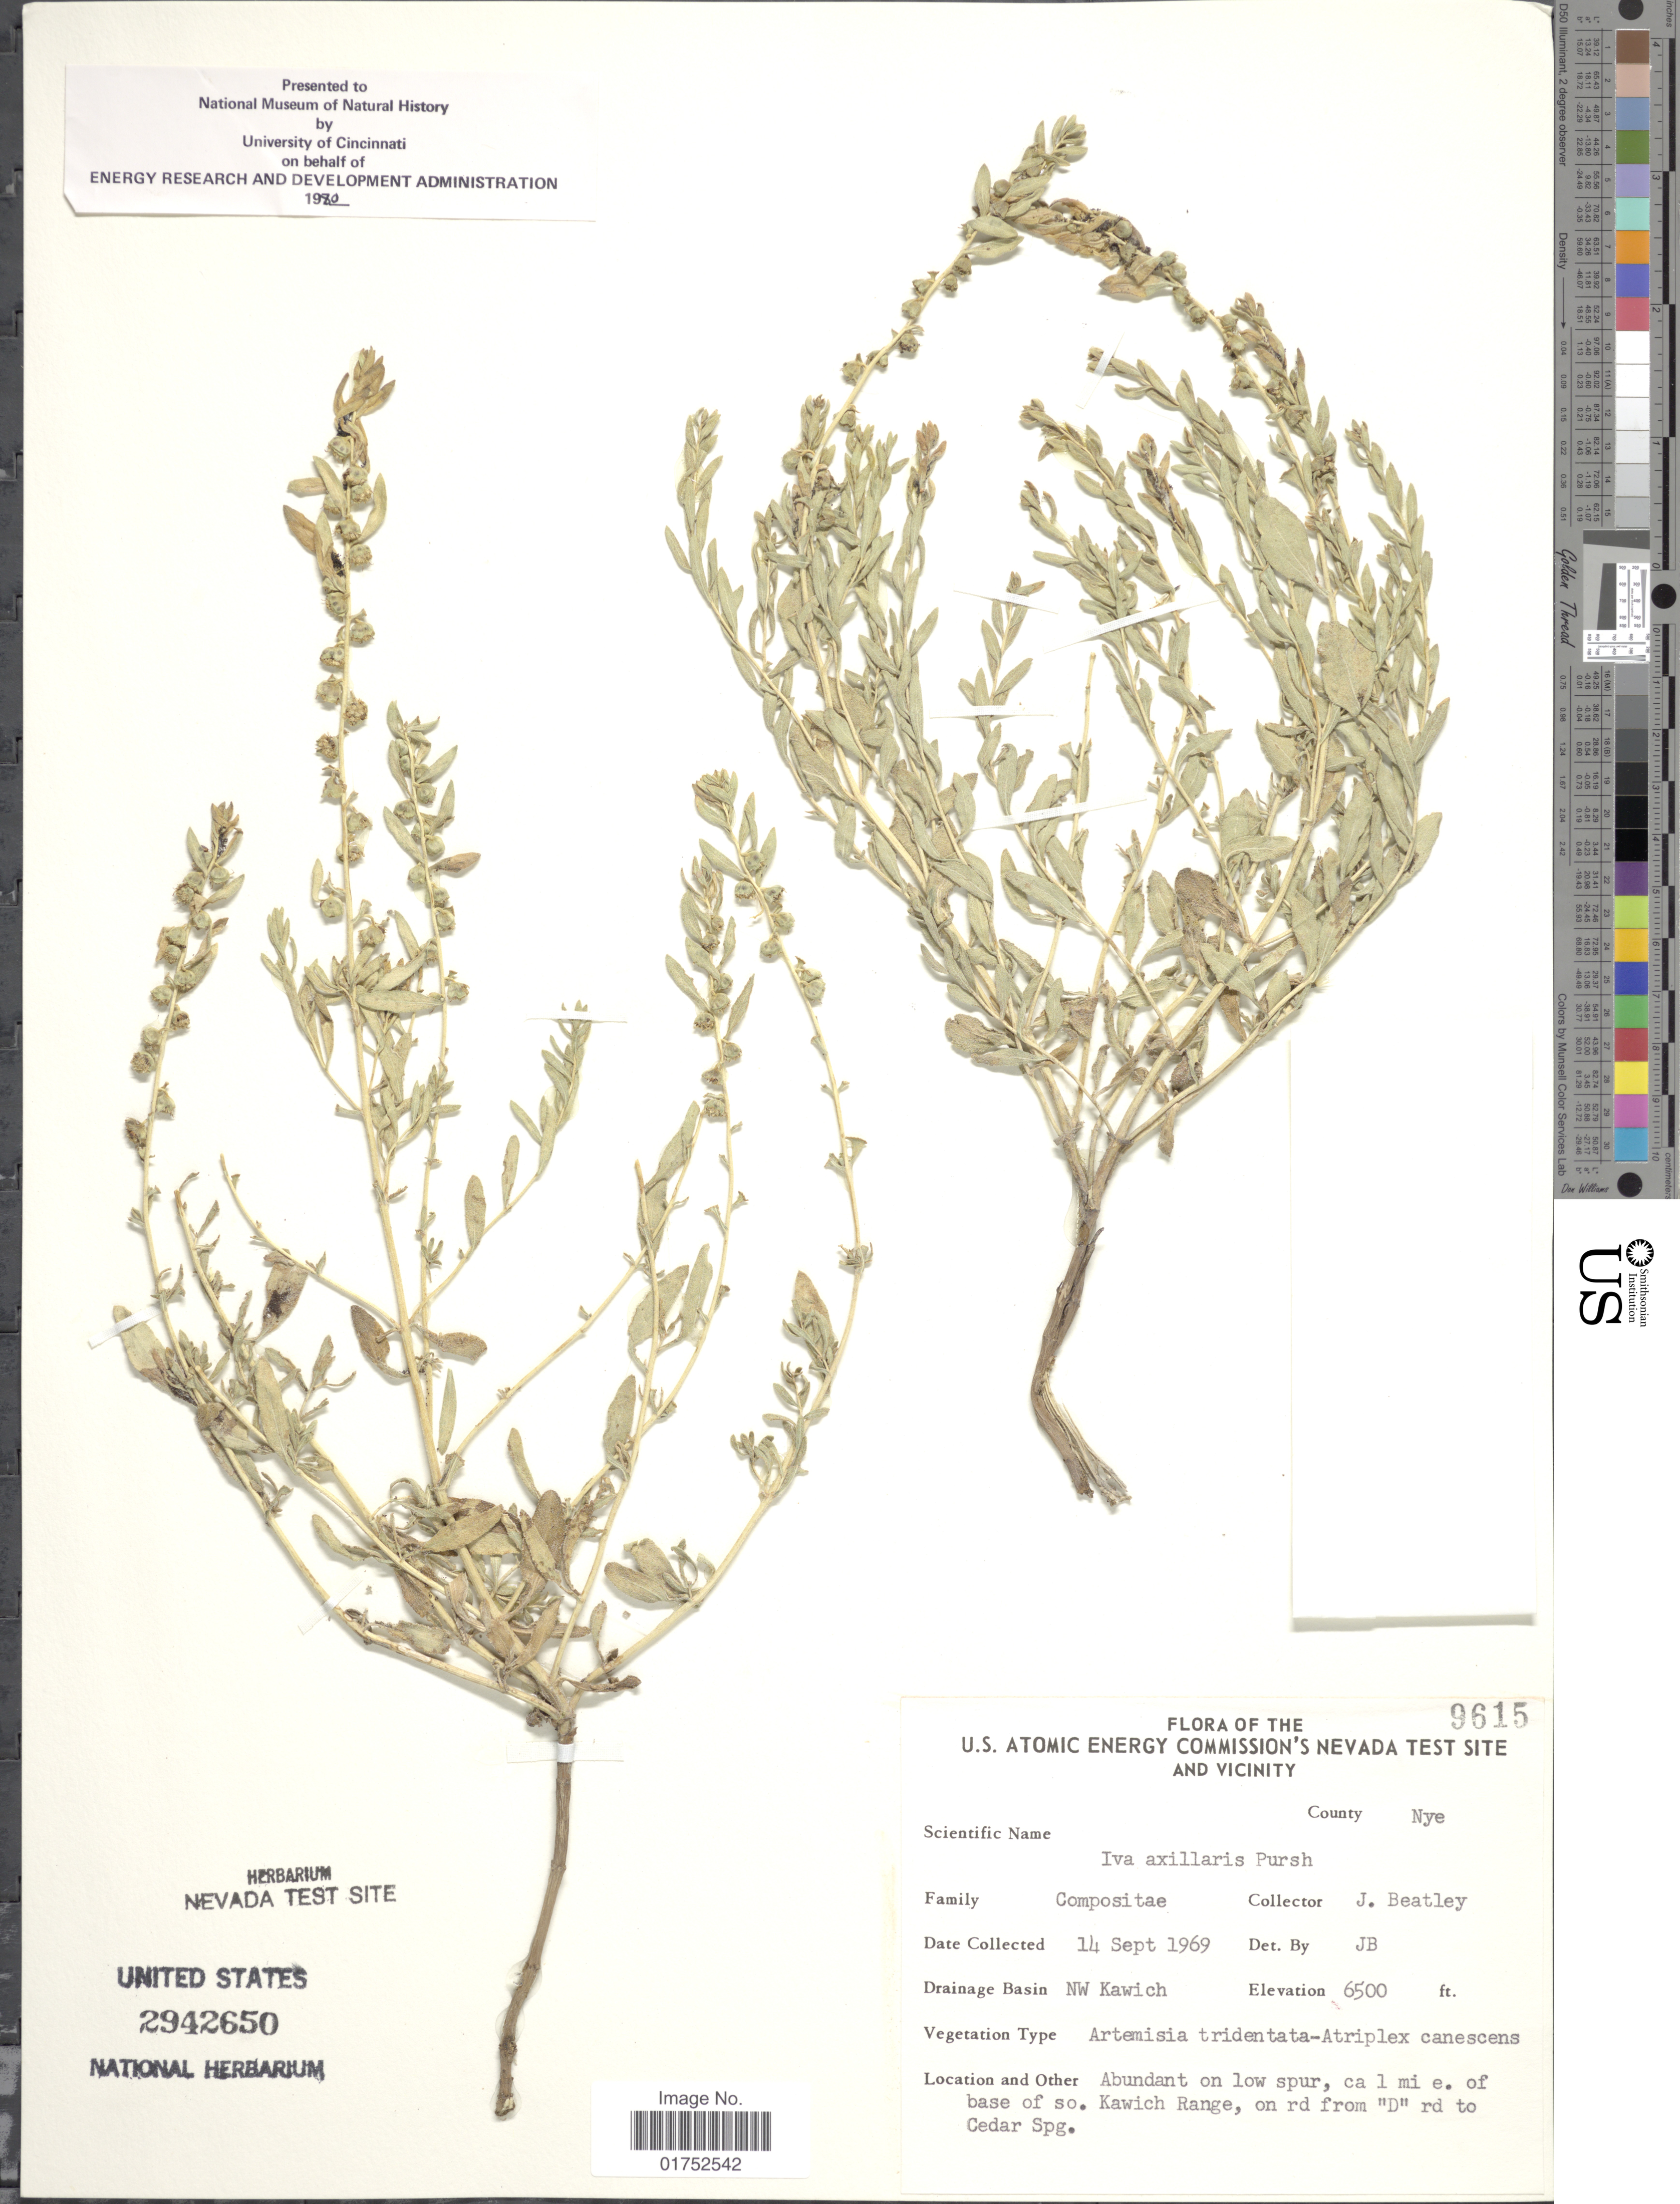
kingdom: Plantae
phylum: Tracheophyta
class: Magnoliopsida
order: Asterales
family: Asteraceae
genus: Iva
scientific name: Iva axillaris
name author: Pursh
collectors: J. C. Beatley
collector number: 9615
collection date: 1969-09-14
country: United States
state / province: Nevada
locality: U. S. Atomic Energy Commission's Nevada Test Site and Vicinity, County Nye, NW Kawich, ca 1 mi e. of base of so. Kawich Range, on rd from D rd to Cedar Spg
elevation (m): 1981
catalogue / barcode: US 2942650